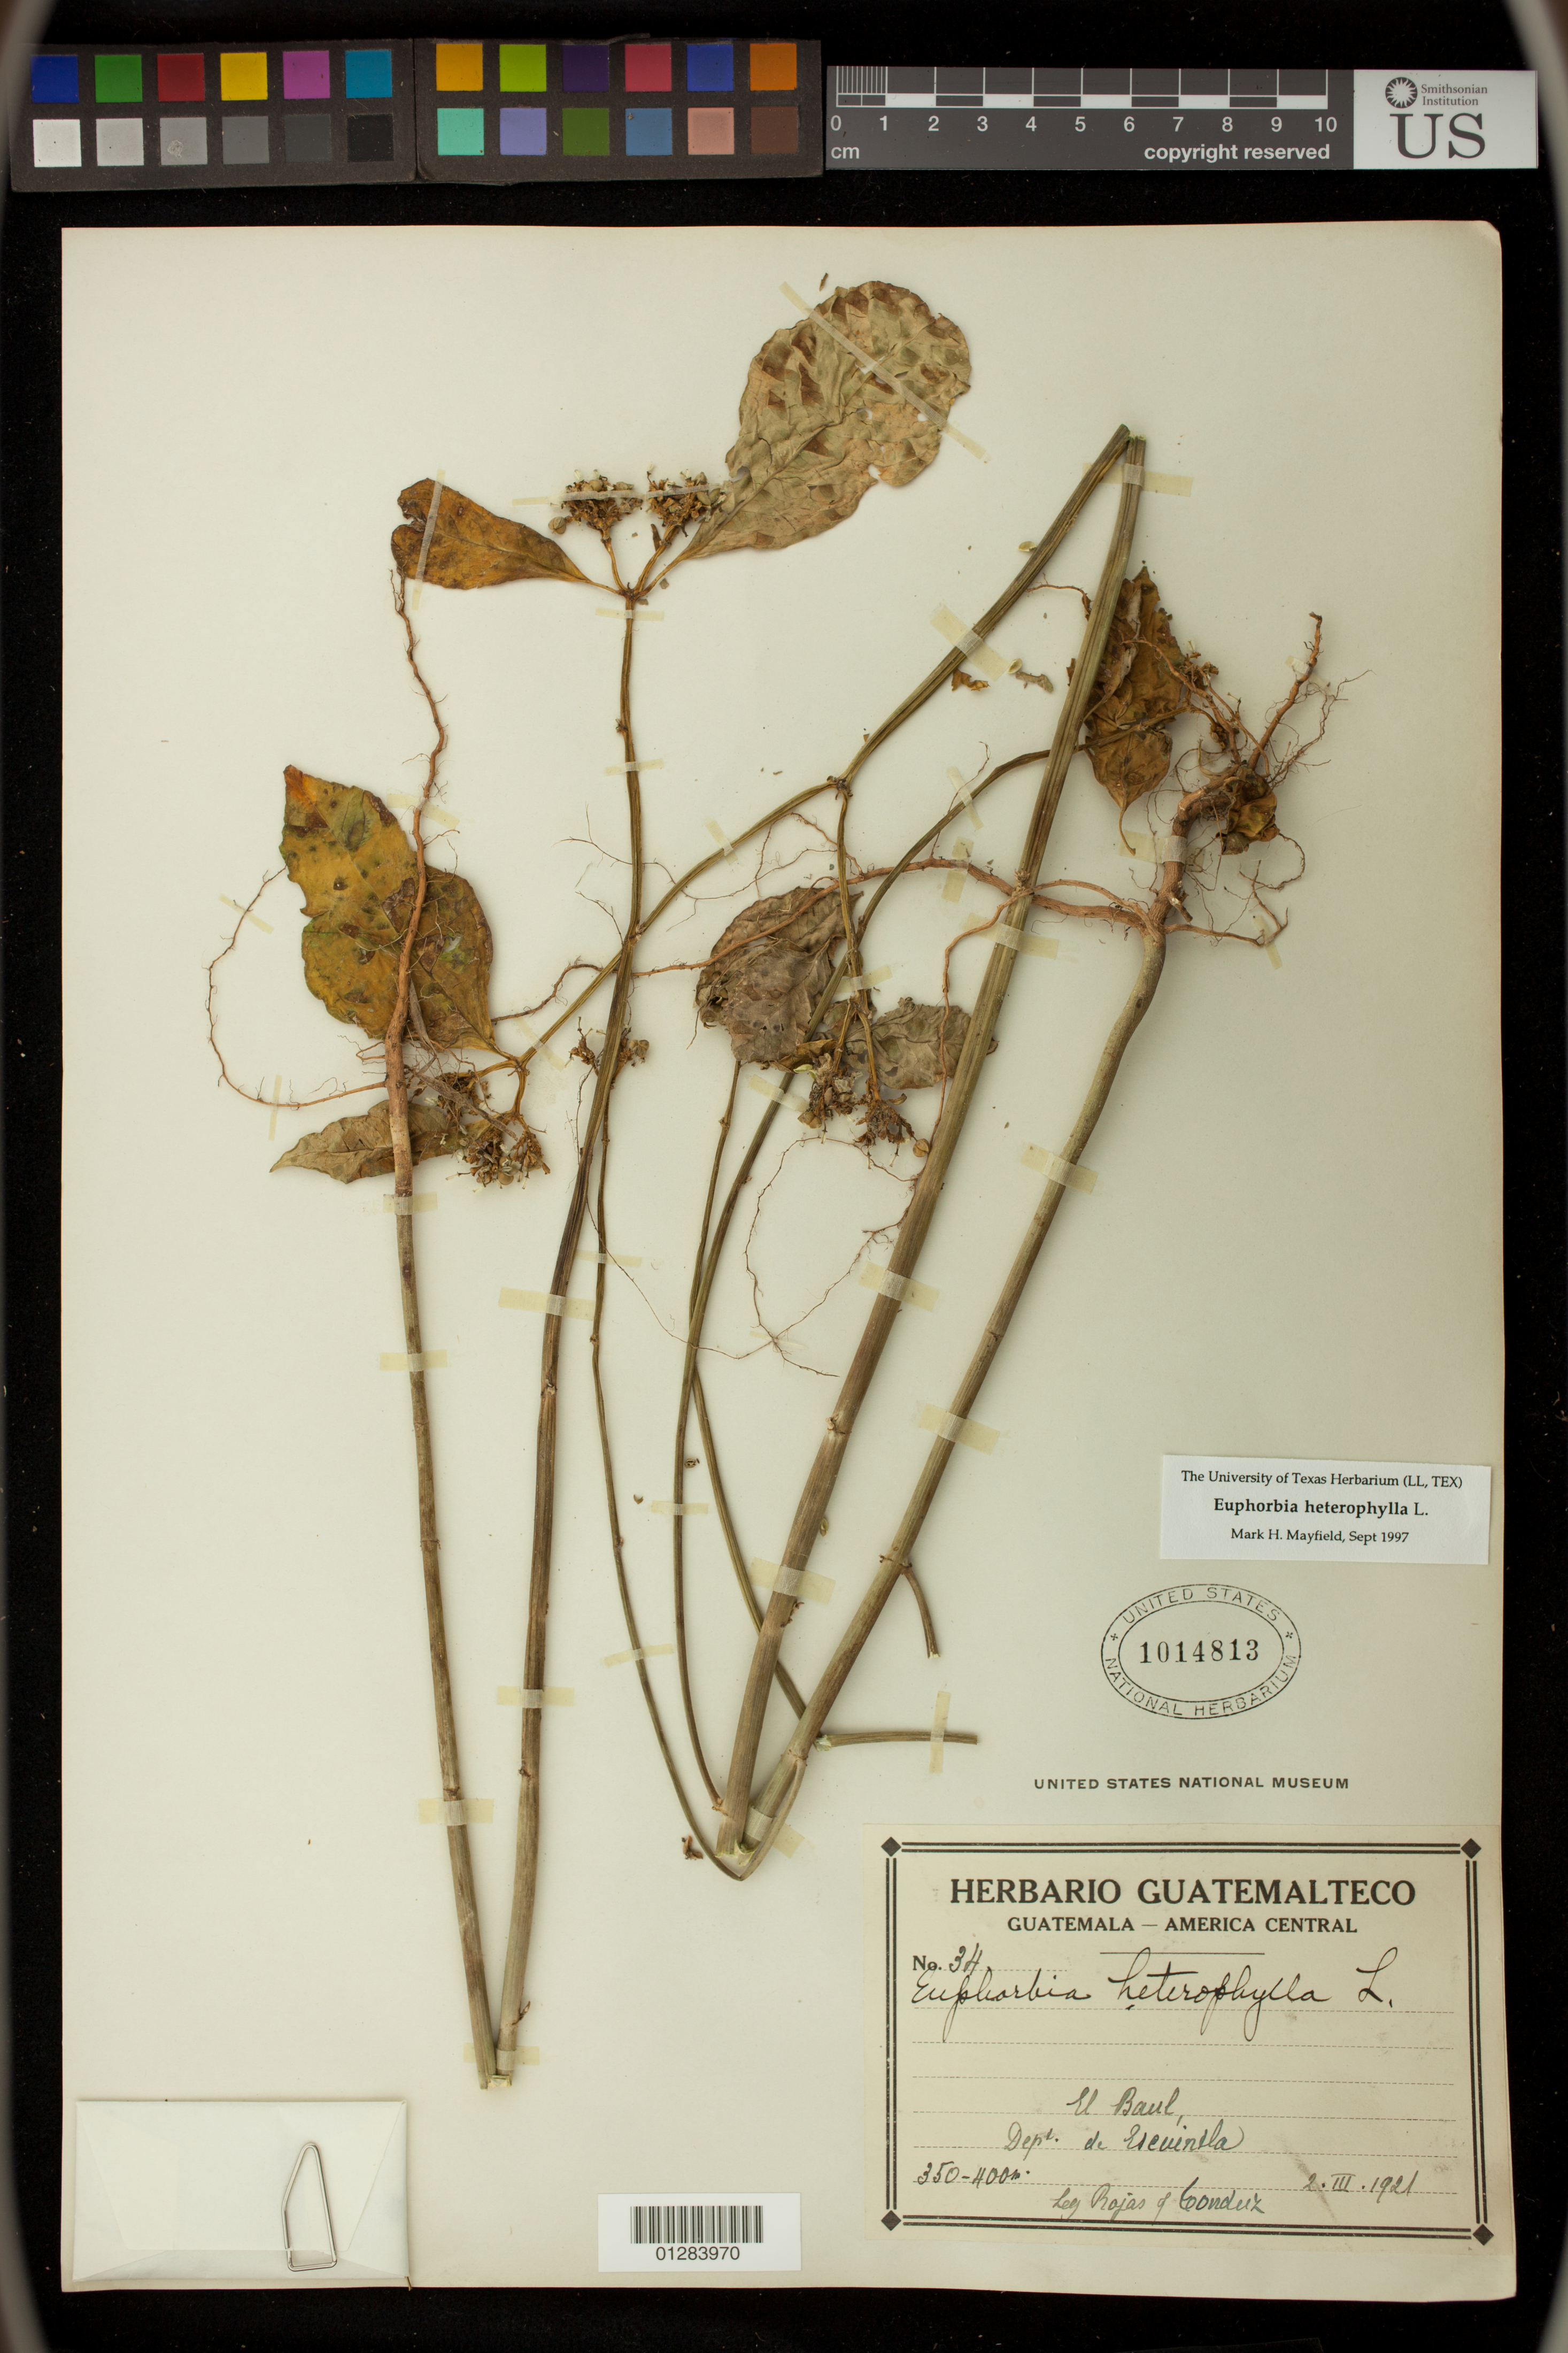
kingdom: Plantae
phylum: Tracheophyta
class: Magnoliopsida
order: Malpighiales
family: Euphorbiaceae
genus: Euphorbia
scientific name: Euphorbia heterophylla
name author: L.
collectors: Rojas, -- & A. Tonduz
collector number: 34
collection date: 1921-03-02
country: Guatemala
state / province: Escuintla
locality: El Baul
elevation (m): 350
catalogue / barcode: US 1014813